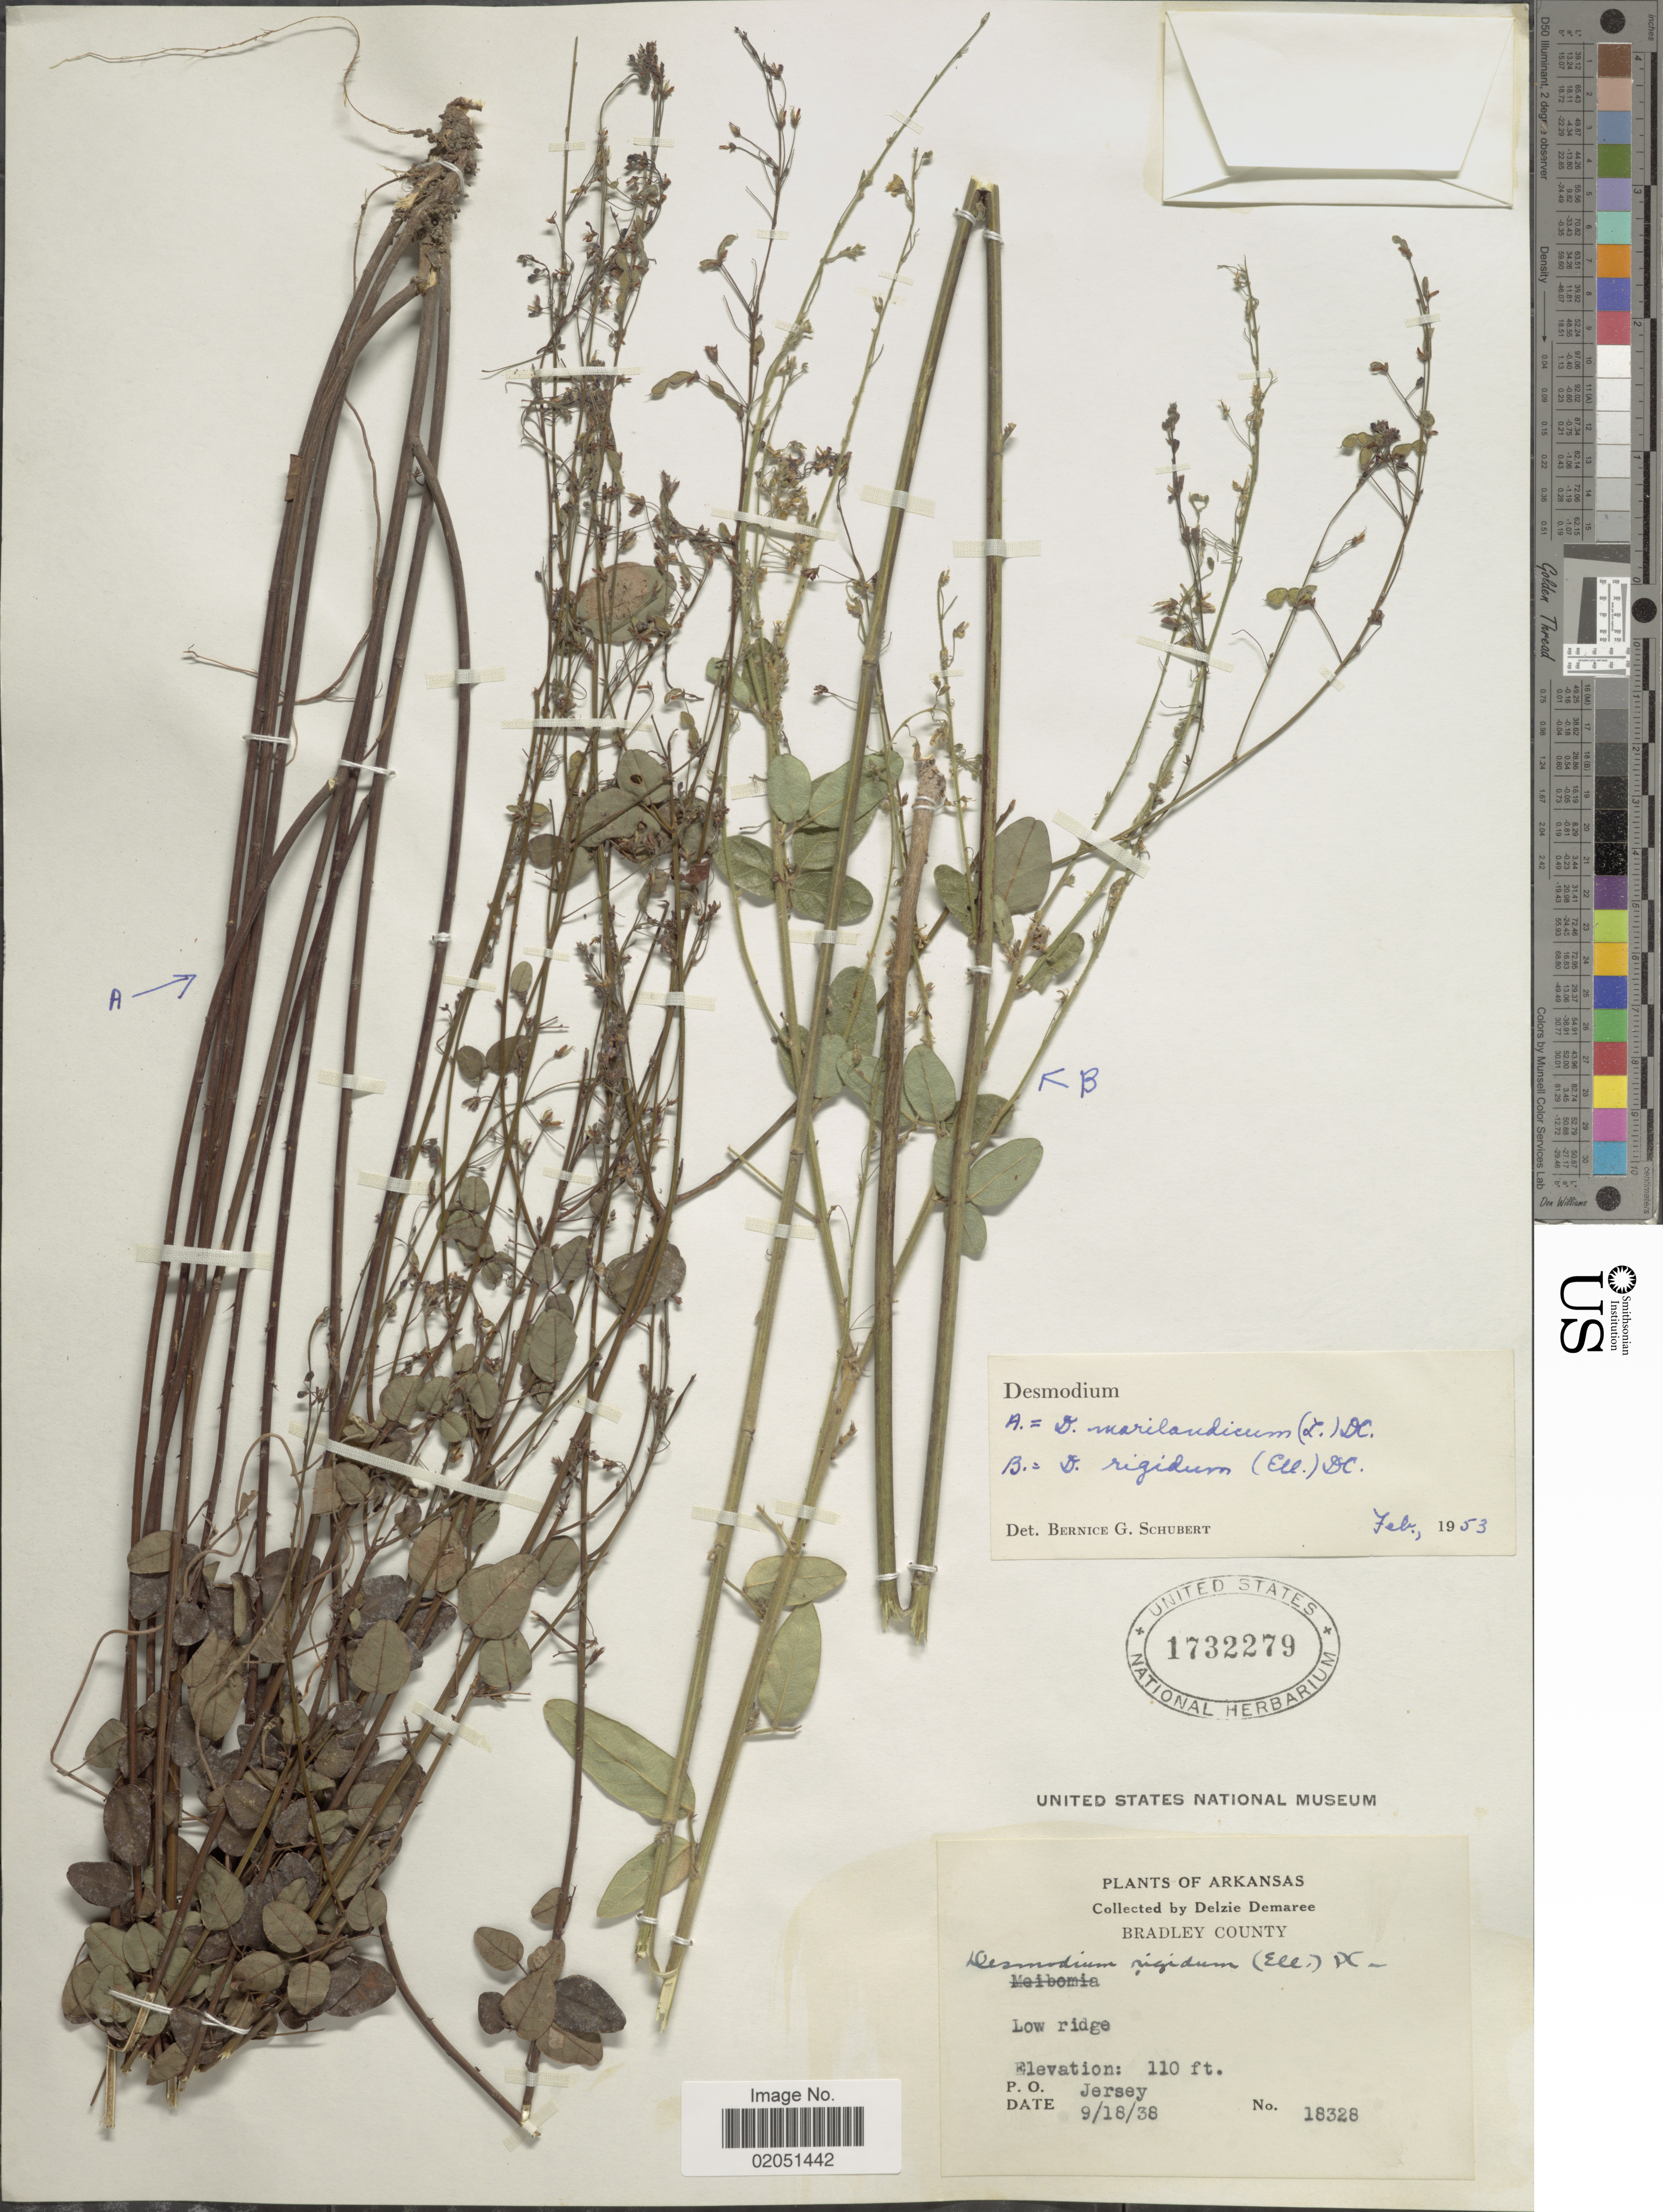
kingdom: Plantae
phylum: Tracheophyta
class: Magnoliopsida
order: Fabales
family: Fabaceae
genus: Desmodium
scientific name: Desmodium rigidum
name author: (Elliott) DC.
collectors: D. Demaree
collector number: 18328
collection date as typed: Transcribed d/m/y: 18/9/38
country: United States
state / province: Arkansas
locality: Bradley County, low ridge.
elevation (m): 34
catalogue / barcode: US 1732279